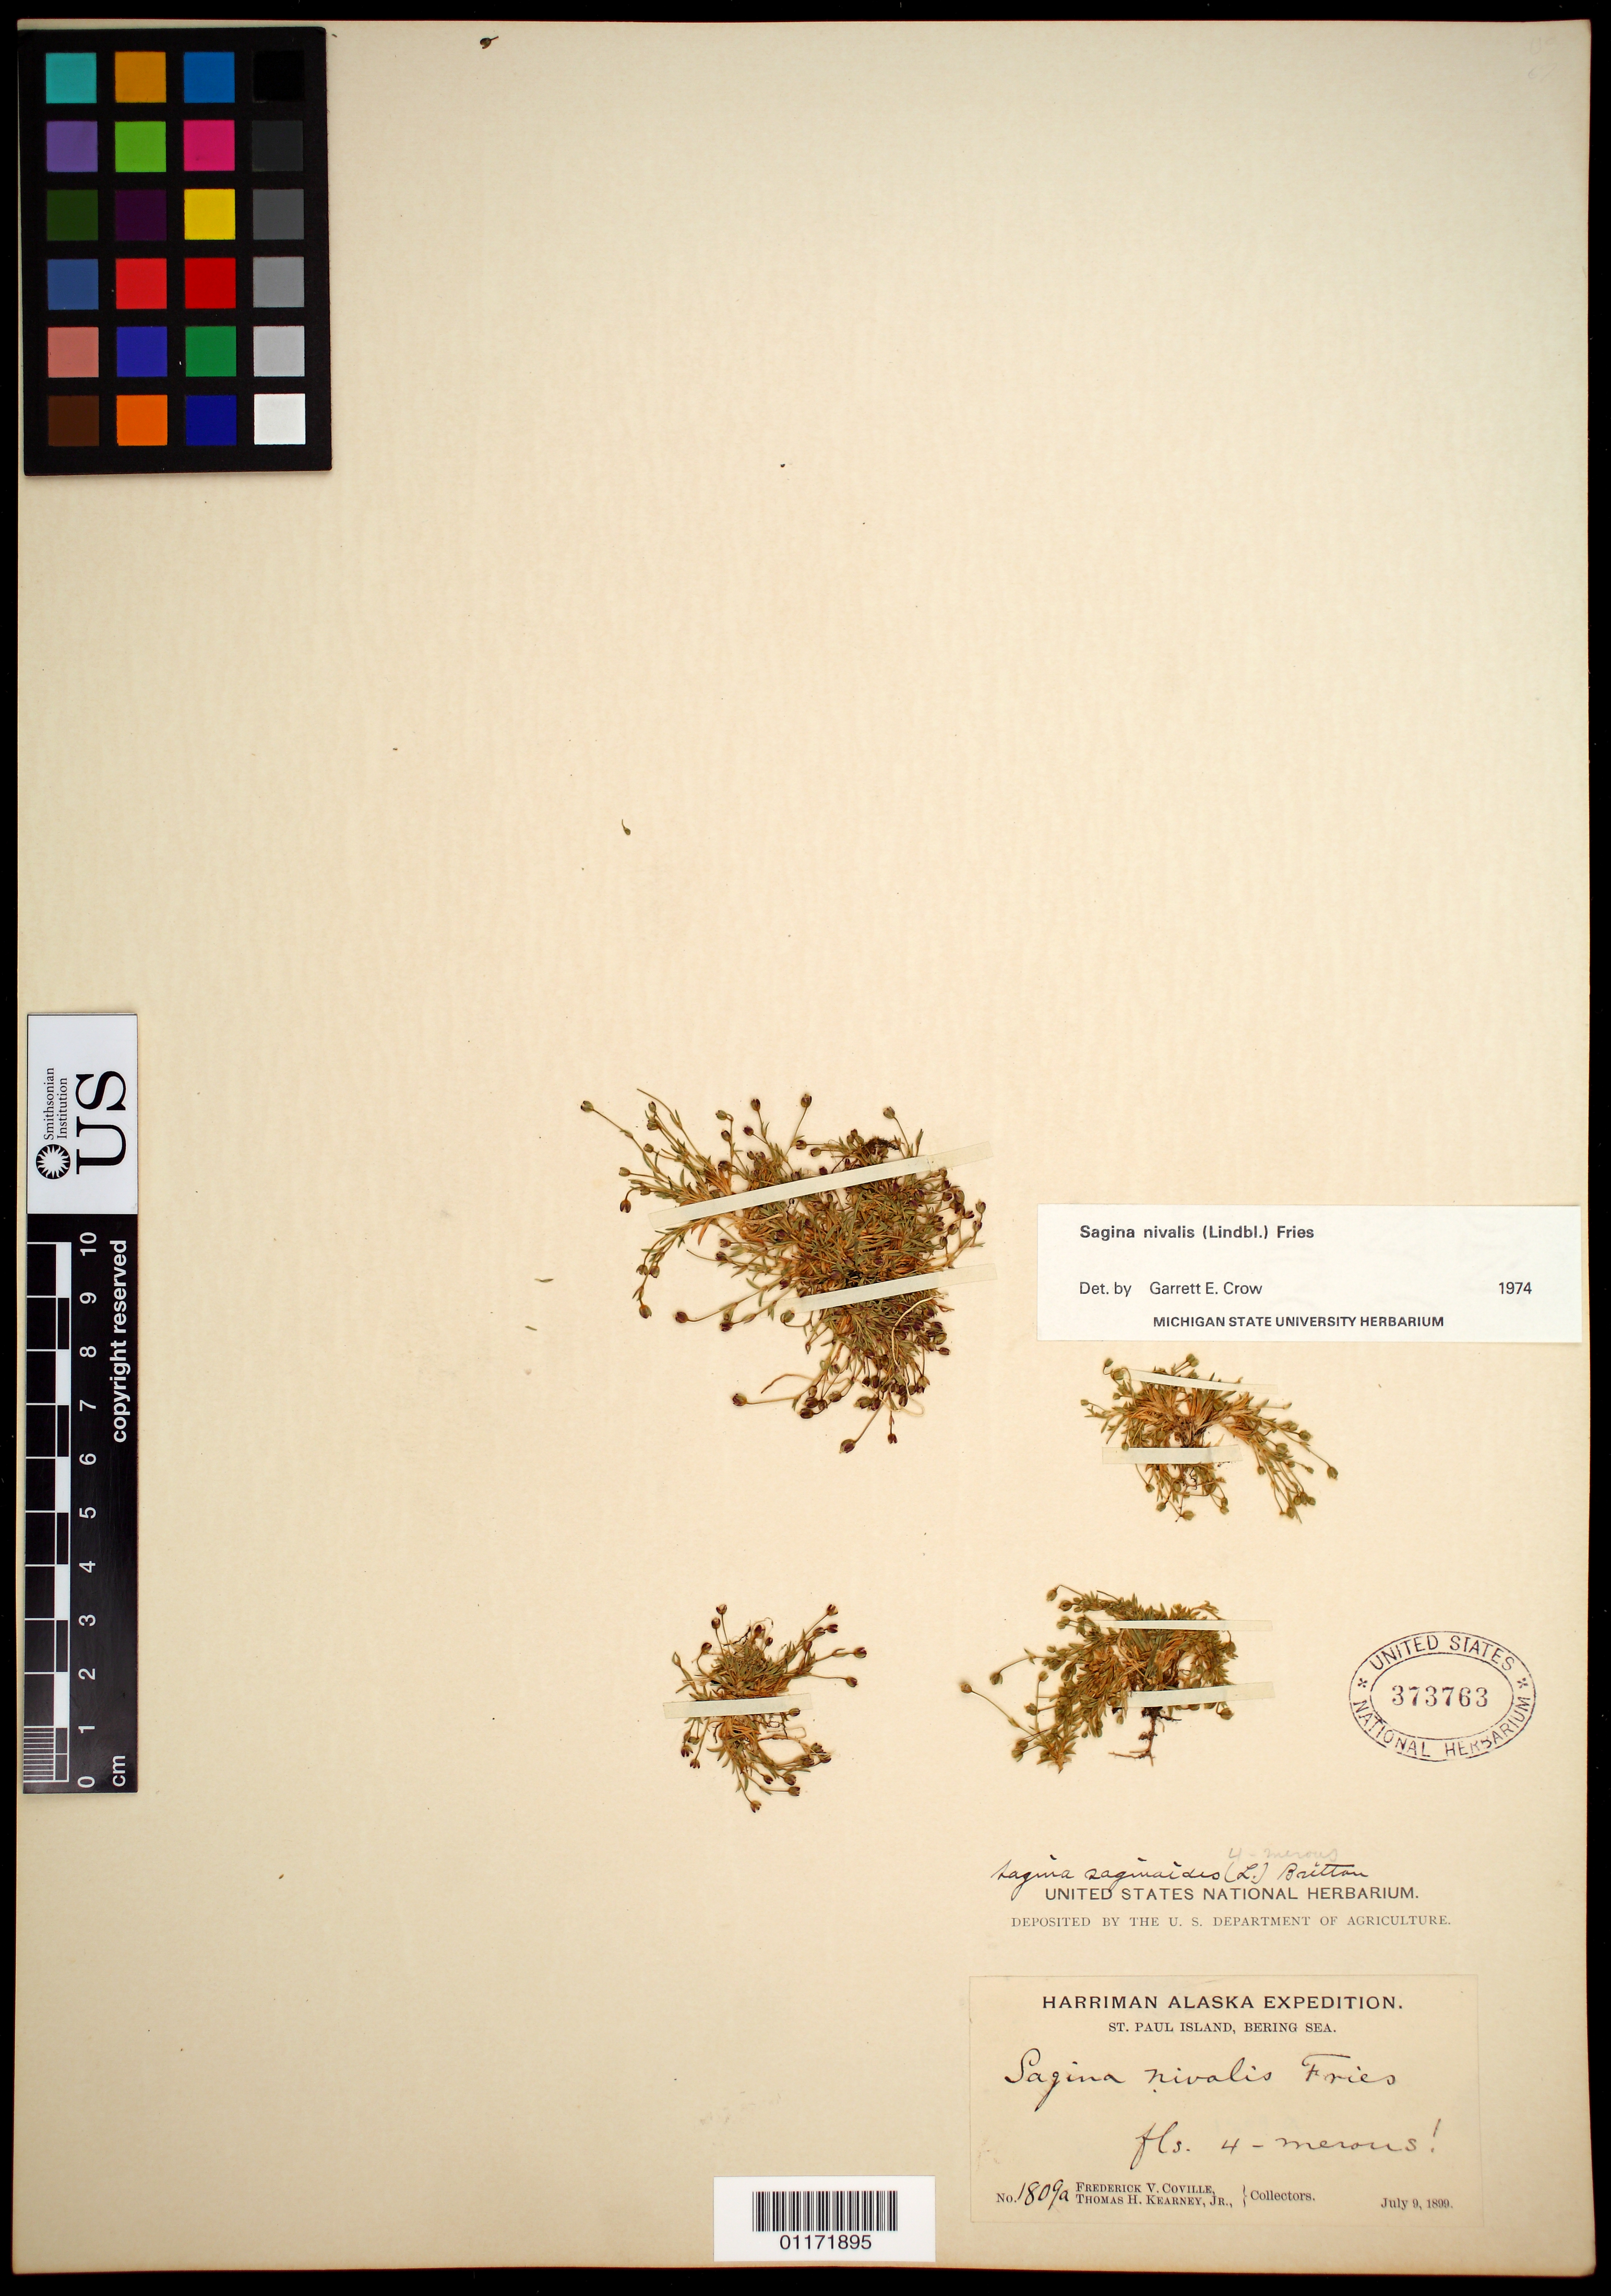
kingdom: Plantae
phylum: Tracheophyta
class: Magnoliopsida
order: Caryophyllales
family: Caryophyllaceae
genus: Sagina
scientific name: Sagina nivalis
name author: (Lindblom) Fr.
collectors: F. V. Coville & T. H. Kearney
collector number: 1809a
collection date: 1899-07-09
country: United States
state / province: Alaska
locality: St Paul Island, Bering Sea.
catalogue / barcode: US 373763